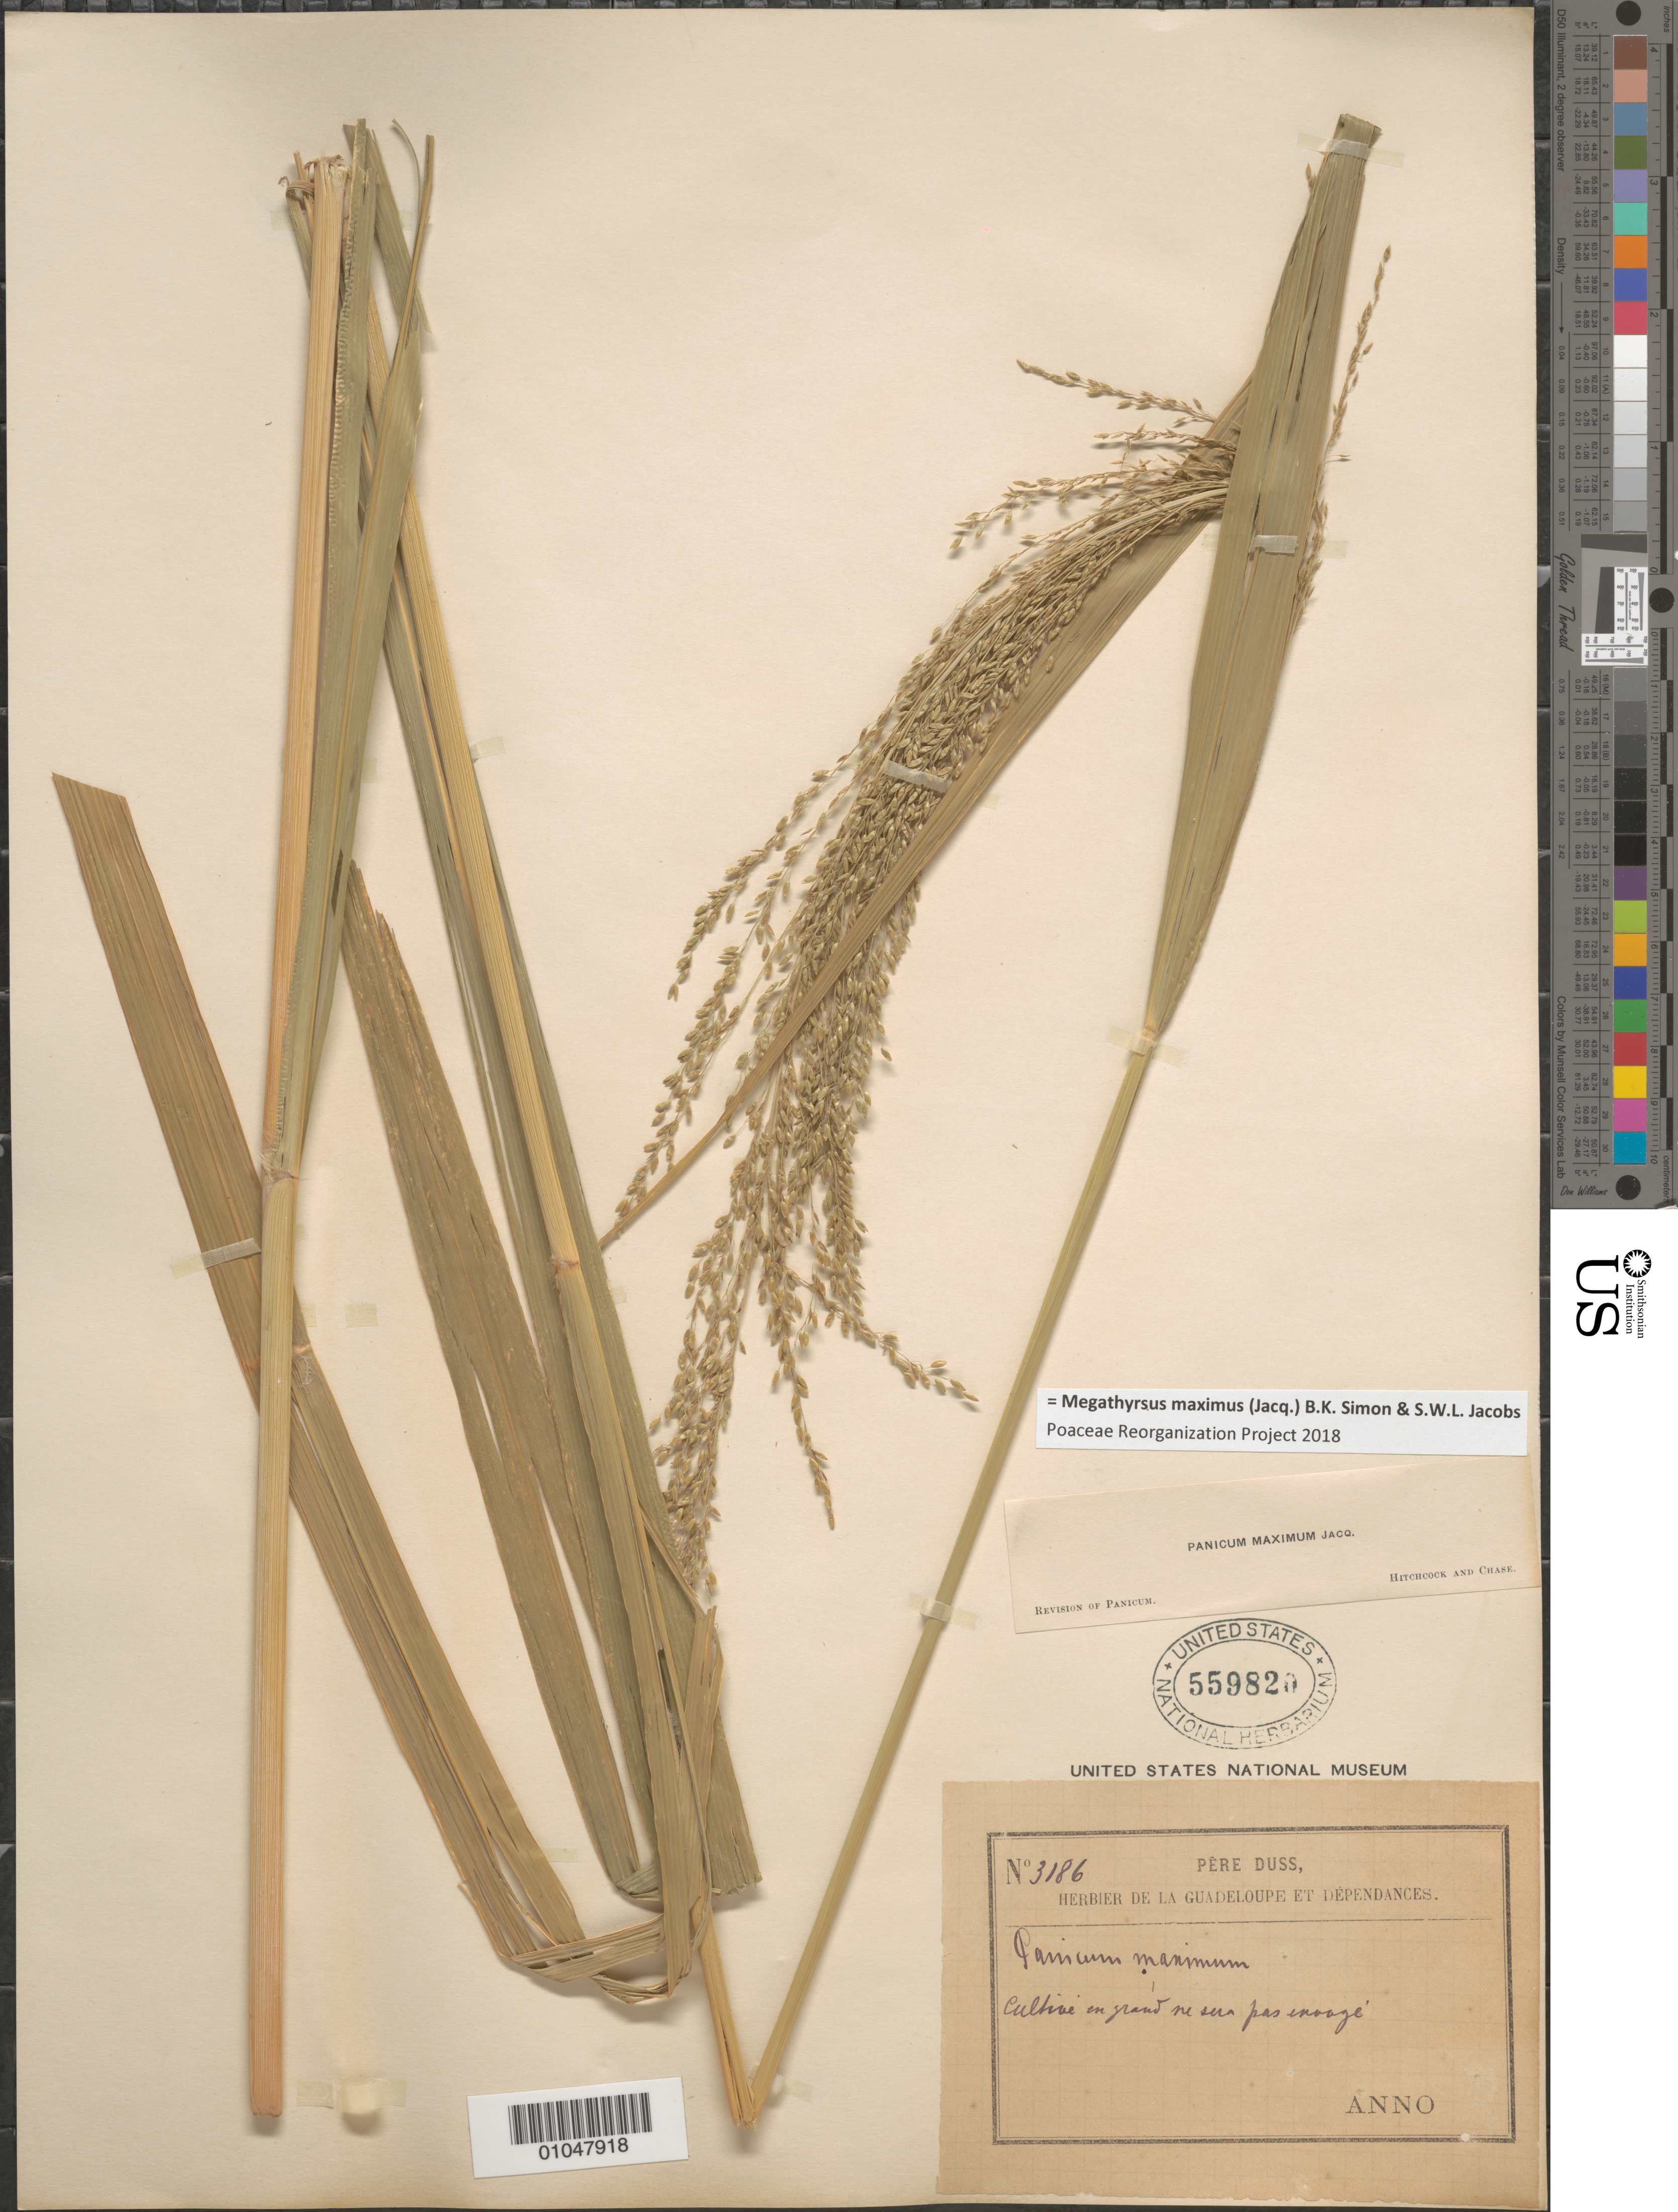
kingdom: Plantae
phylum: Tracheophyta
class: Liliopsida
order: Poales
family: Poaceae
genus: Panicum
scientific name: Panicum maximum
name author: Jacq.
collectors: Père Duss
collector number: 3186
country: Guadeloupe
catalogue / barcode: US 559820